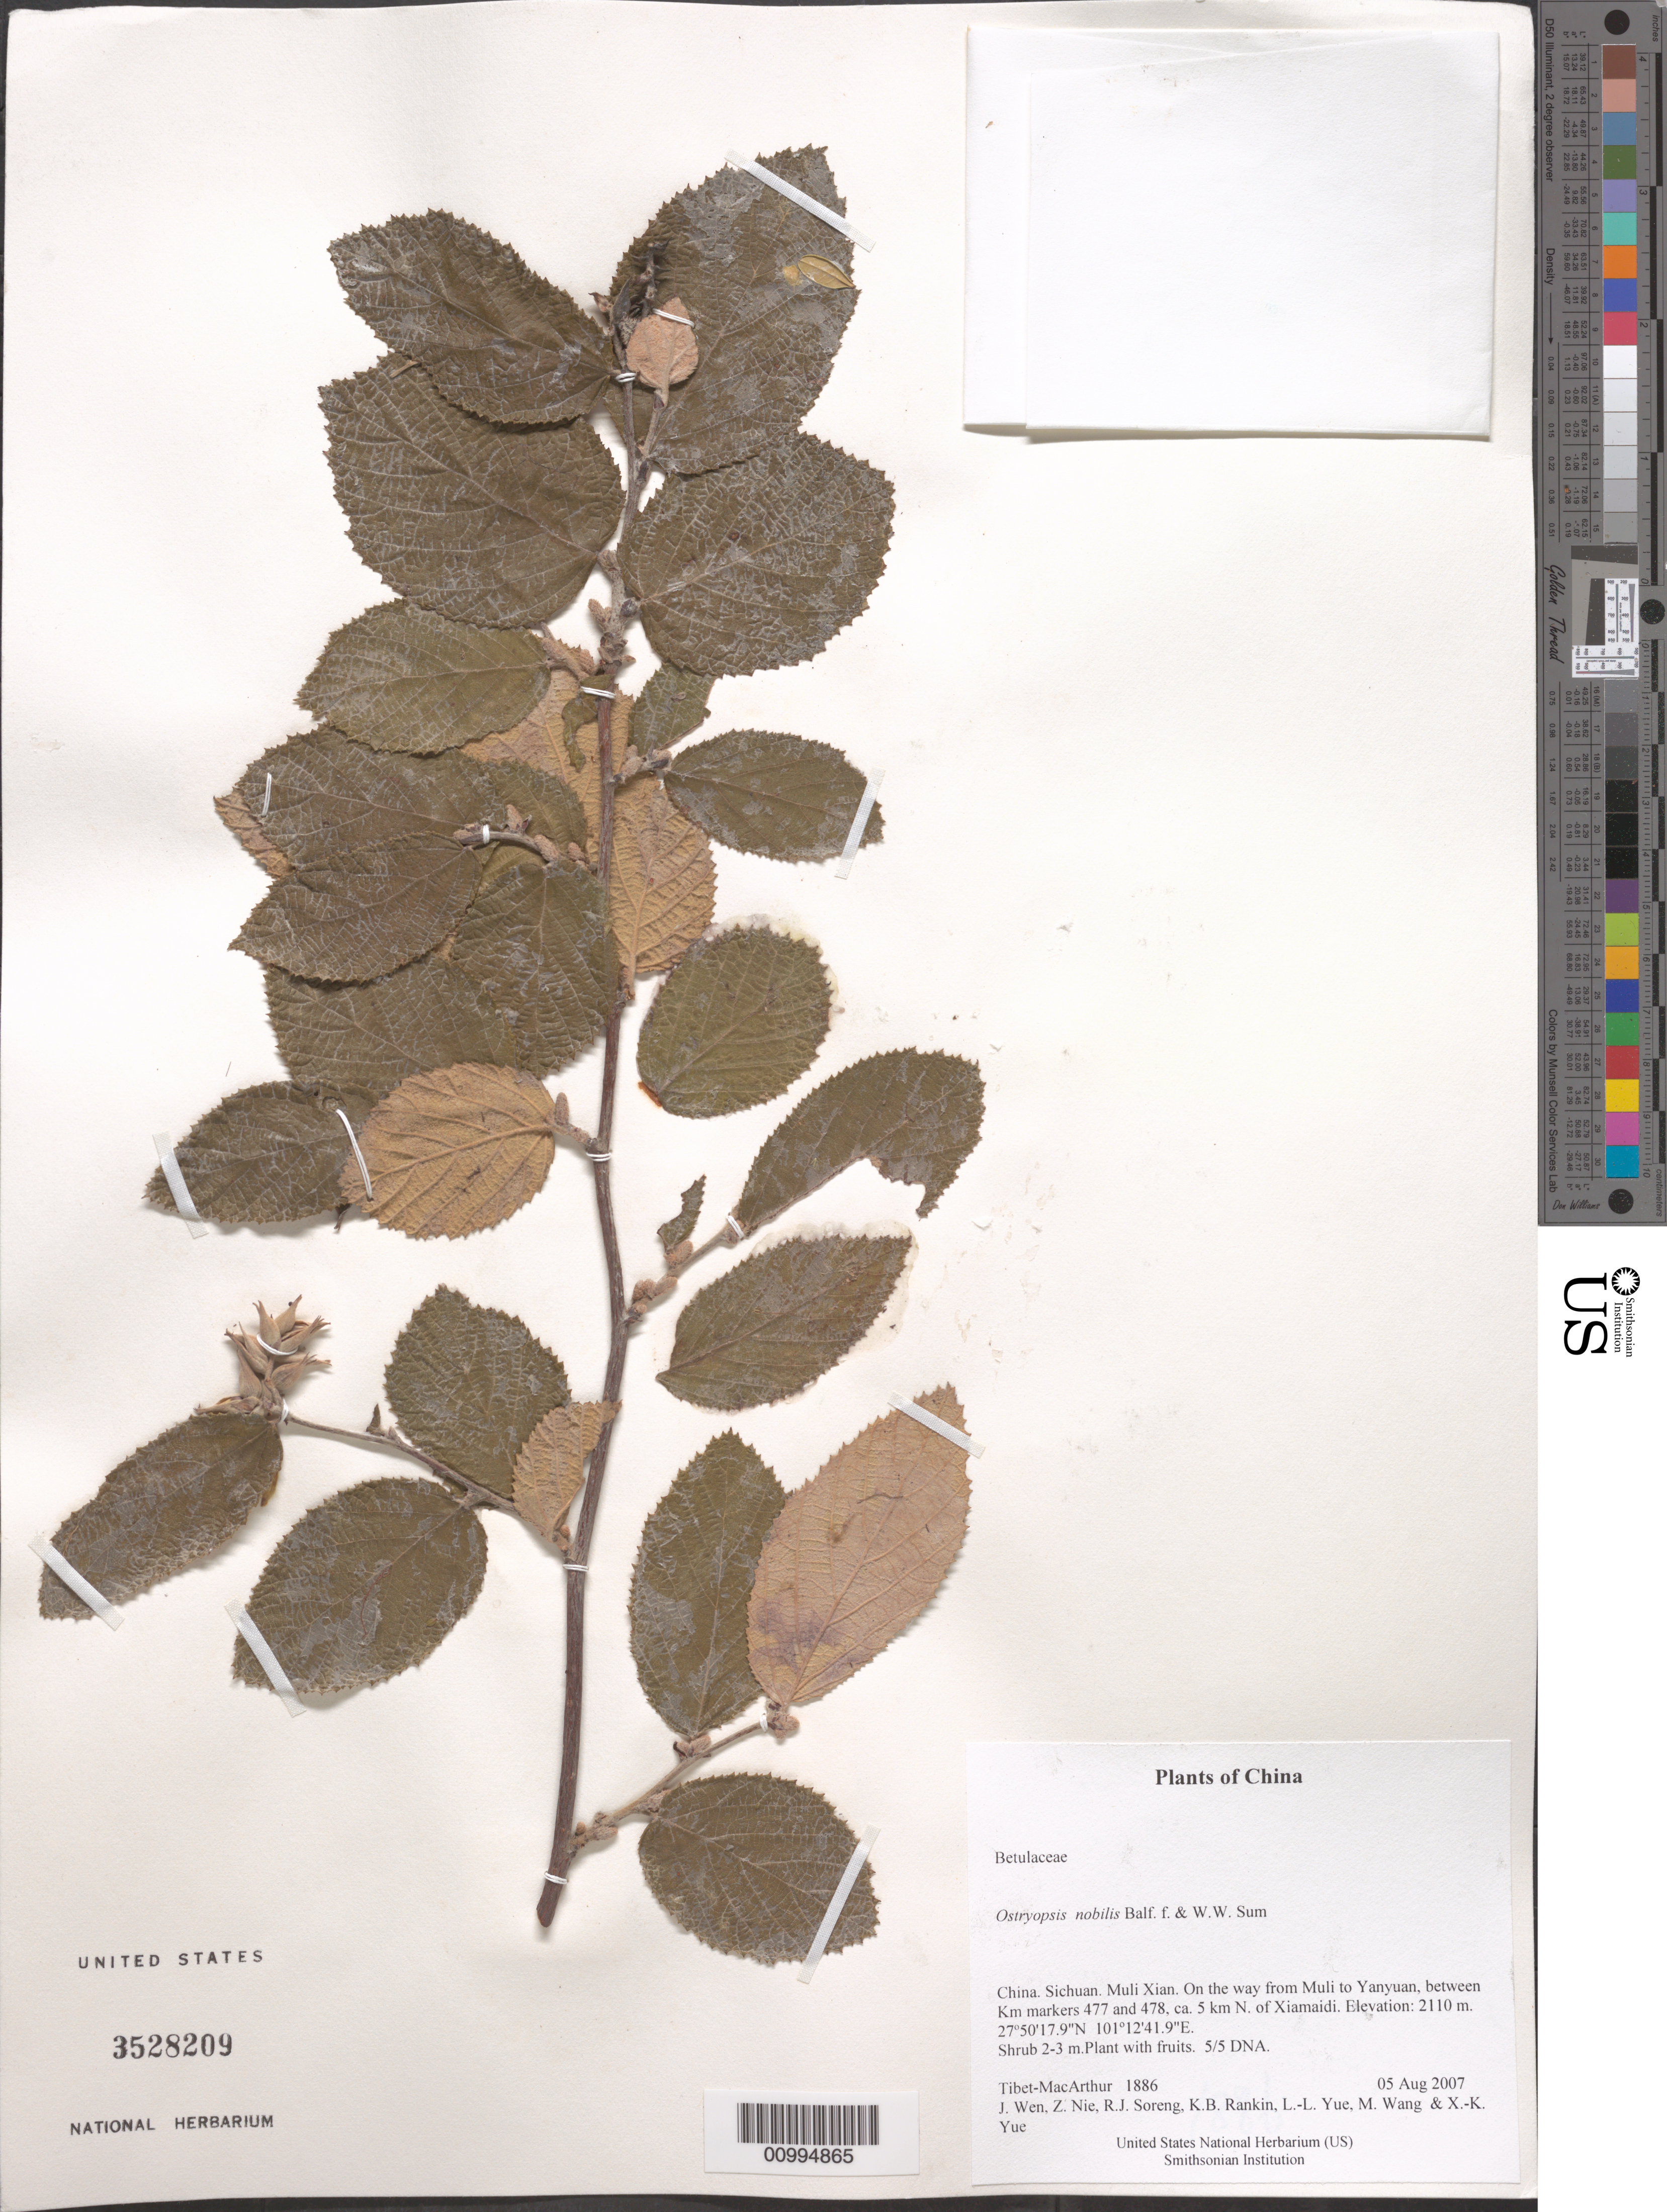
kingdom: Plantae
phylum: Tracheophyta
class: Magnoliopsida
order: Fagales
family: Betulaceae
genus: Ostryopsis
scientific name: Ostryopsis nobilis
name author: Balf. f. & W.W. Sm.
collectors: Tibet-MacArthur, J. Wen, Z. Nie, R. J. Soreng, K. Rankin, L. Yue, M. Wang & X. Yue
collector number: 1886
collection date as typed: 05 Aug 2007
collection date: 2007-08-05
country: China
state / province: Sichuan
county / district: Muli Xian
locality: On the way from Muli to Yanyuan, between Km markers 477 and 478, ca. 5 km N. of Xiamaidi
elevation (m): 2110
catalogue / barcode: US 3528209